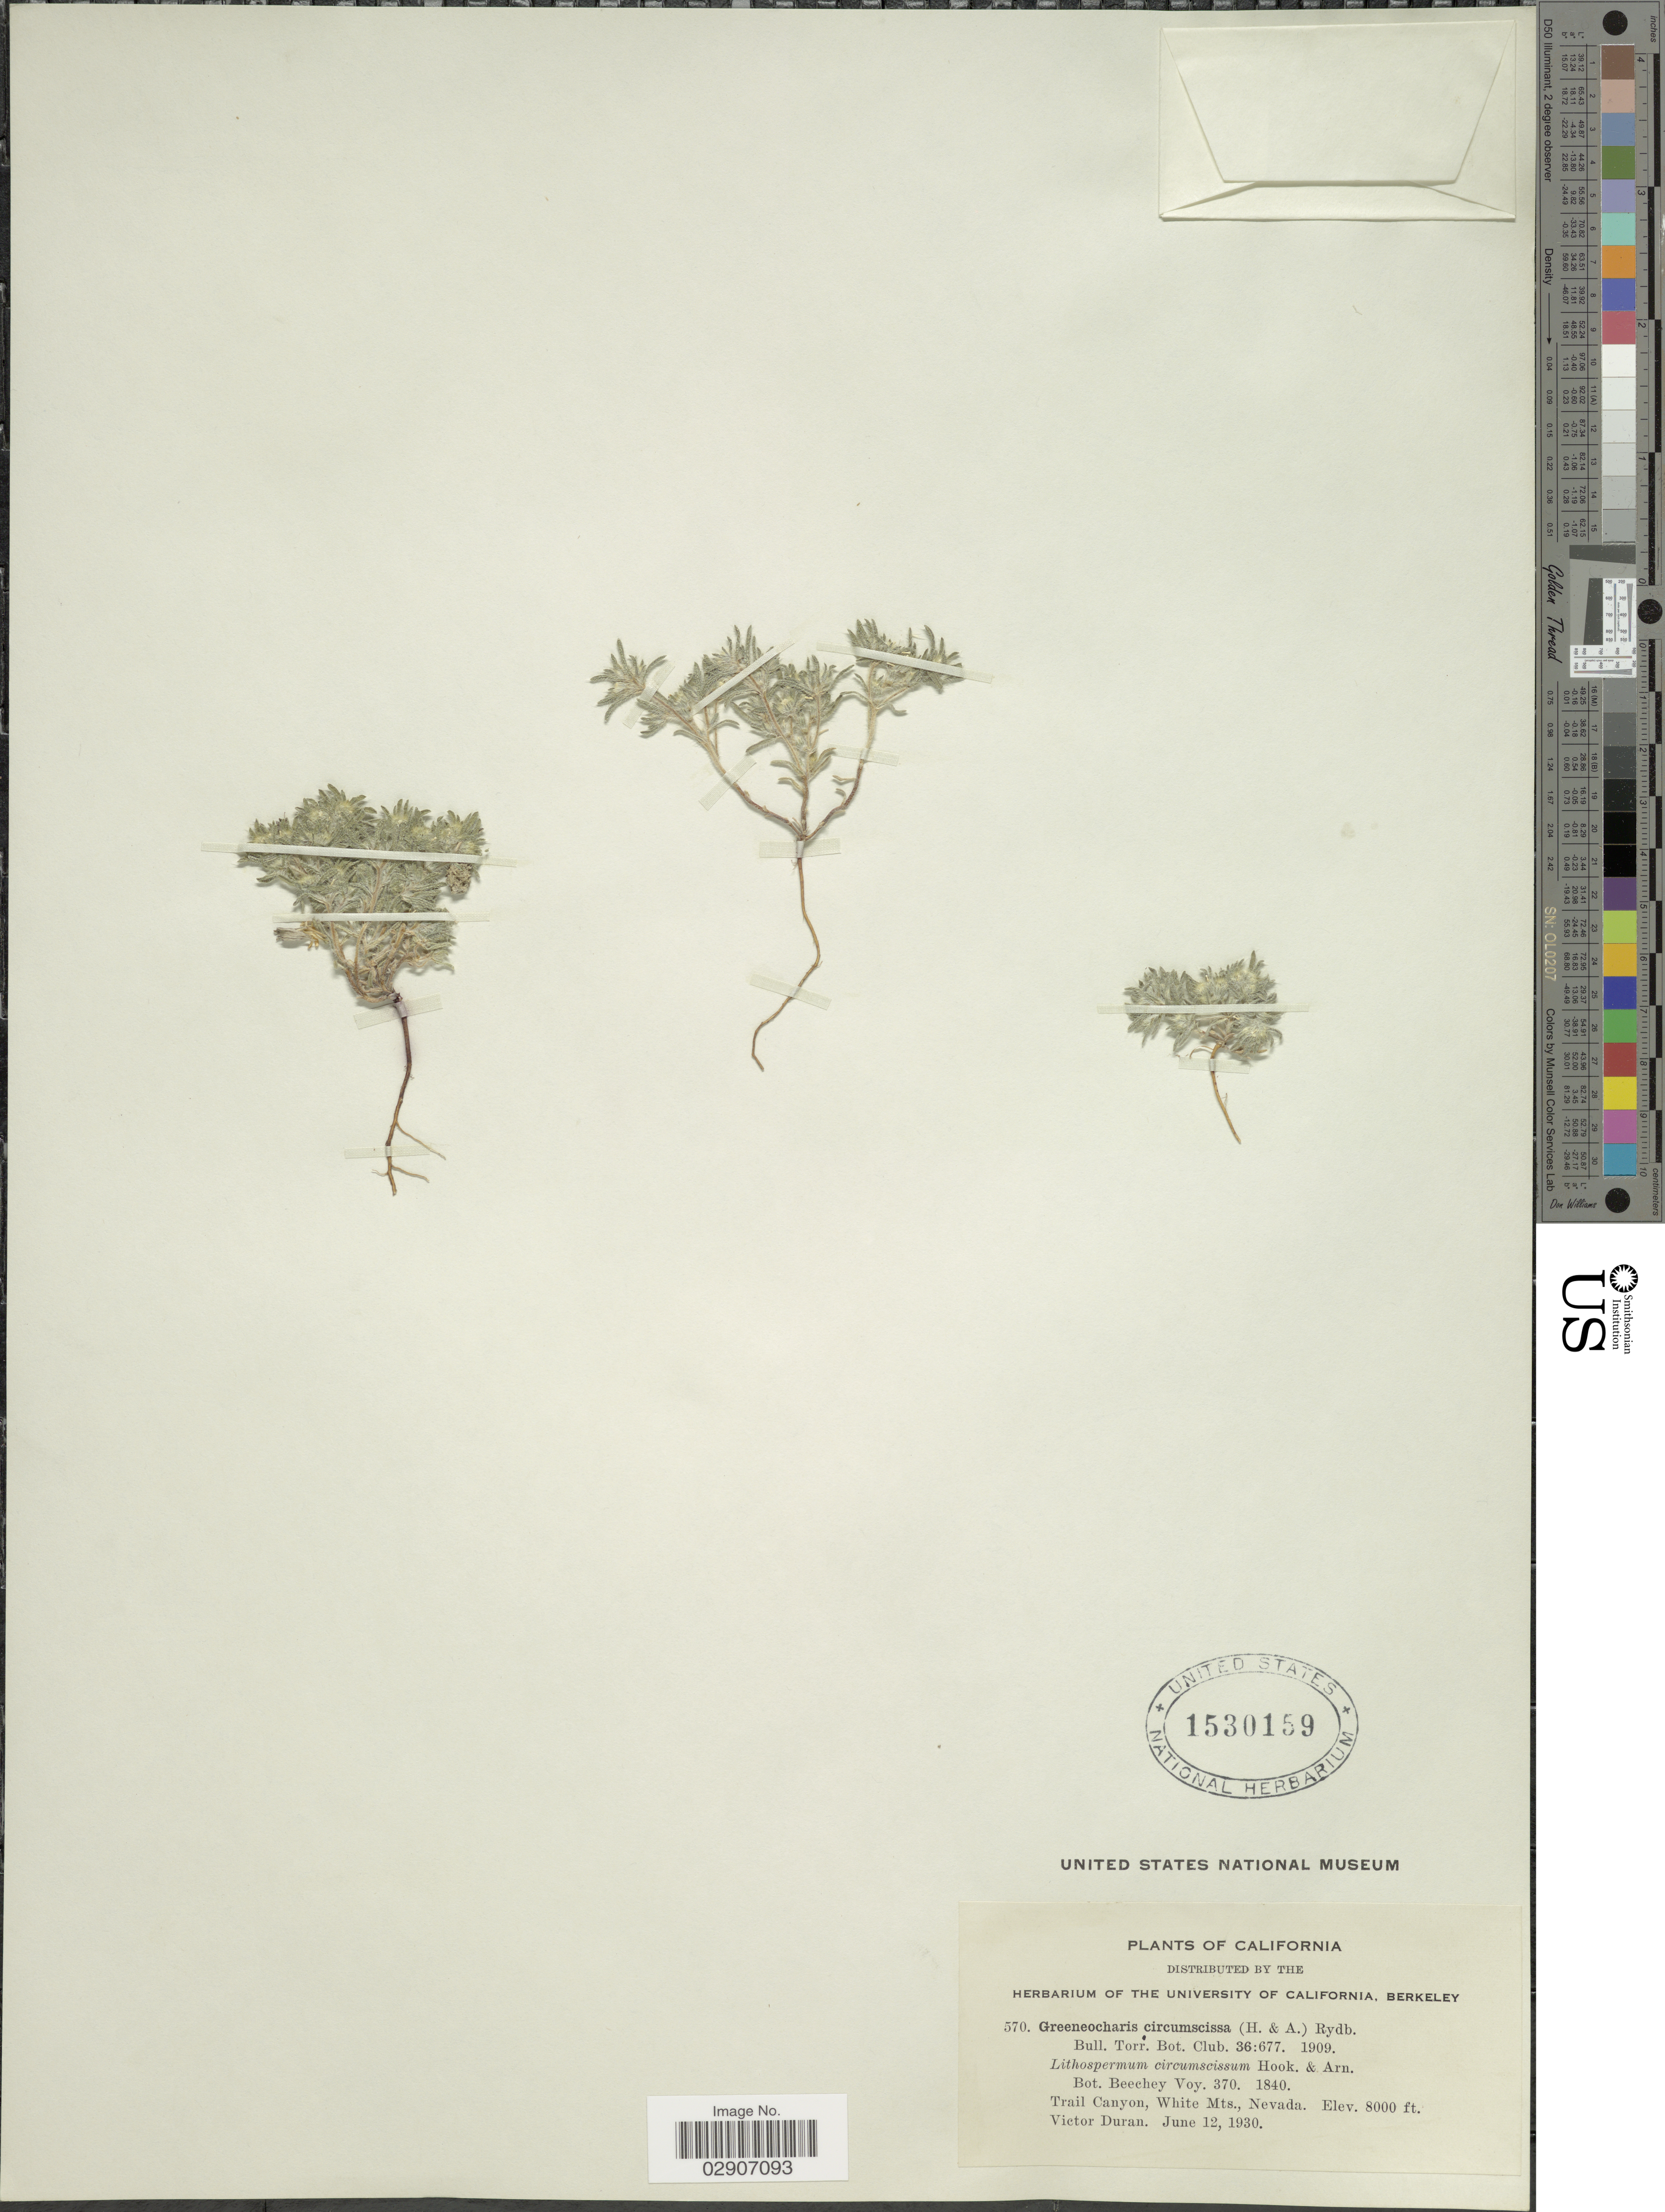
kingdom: Plantae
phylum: Tracheophyta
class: Magnoliopsida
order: Boraginales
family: Boraginaceae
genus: Cryptantha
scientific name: Cryptantha circumscissa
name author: (Hook. & Arn.) I.M. Johnst.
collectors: V. Duran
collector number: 570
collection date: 1930-06-12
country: United States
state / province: Nevada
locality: California. Trail Canyon, White Mts.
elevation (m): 2438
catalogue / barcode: US 1530159